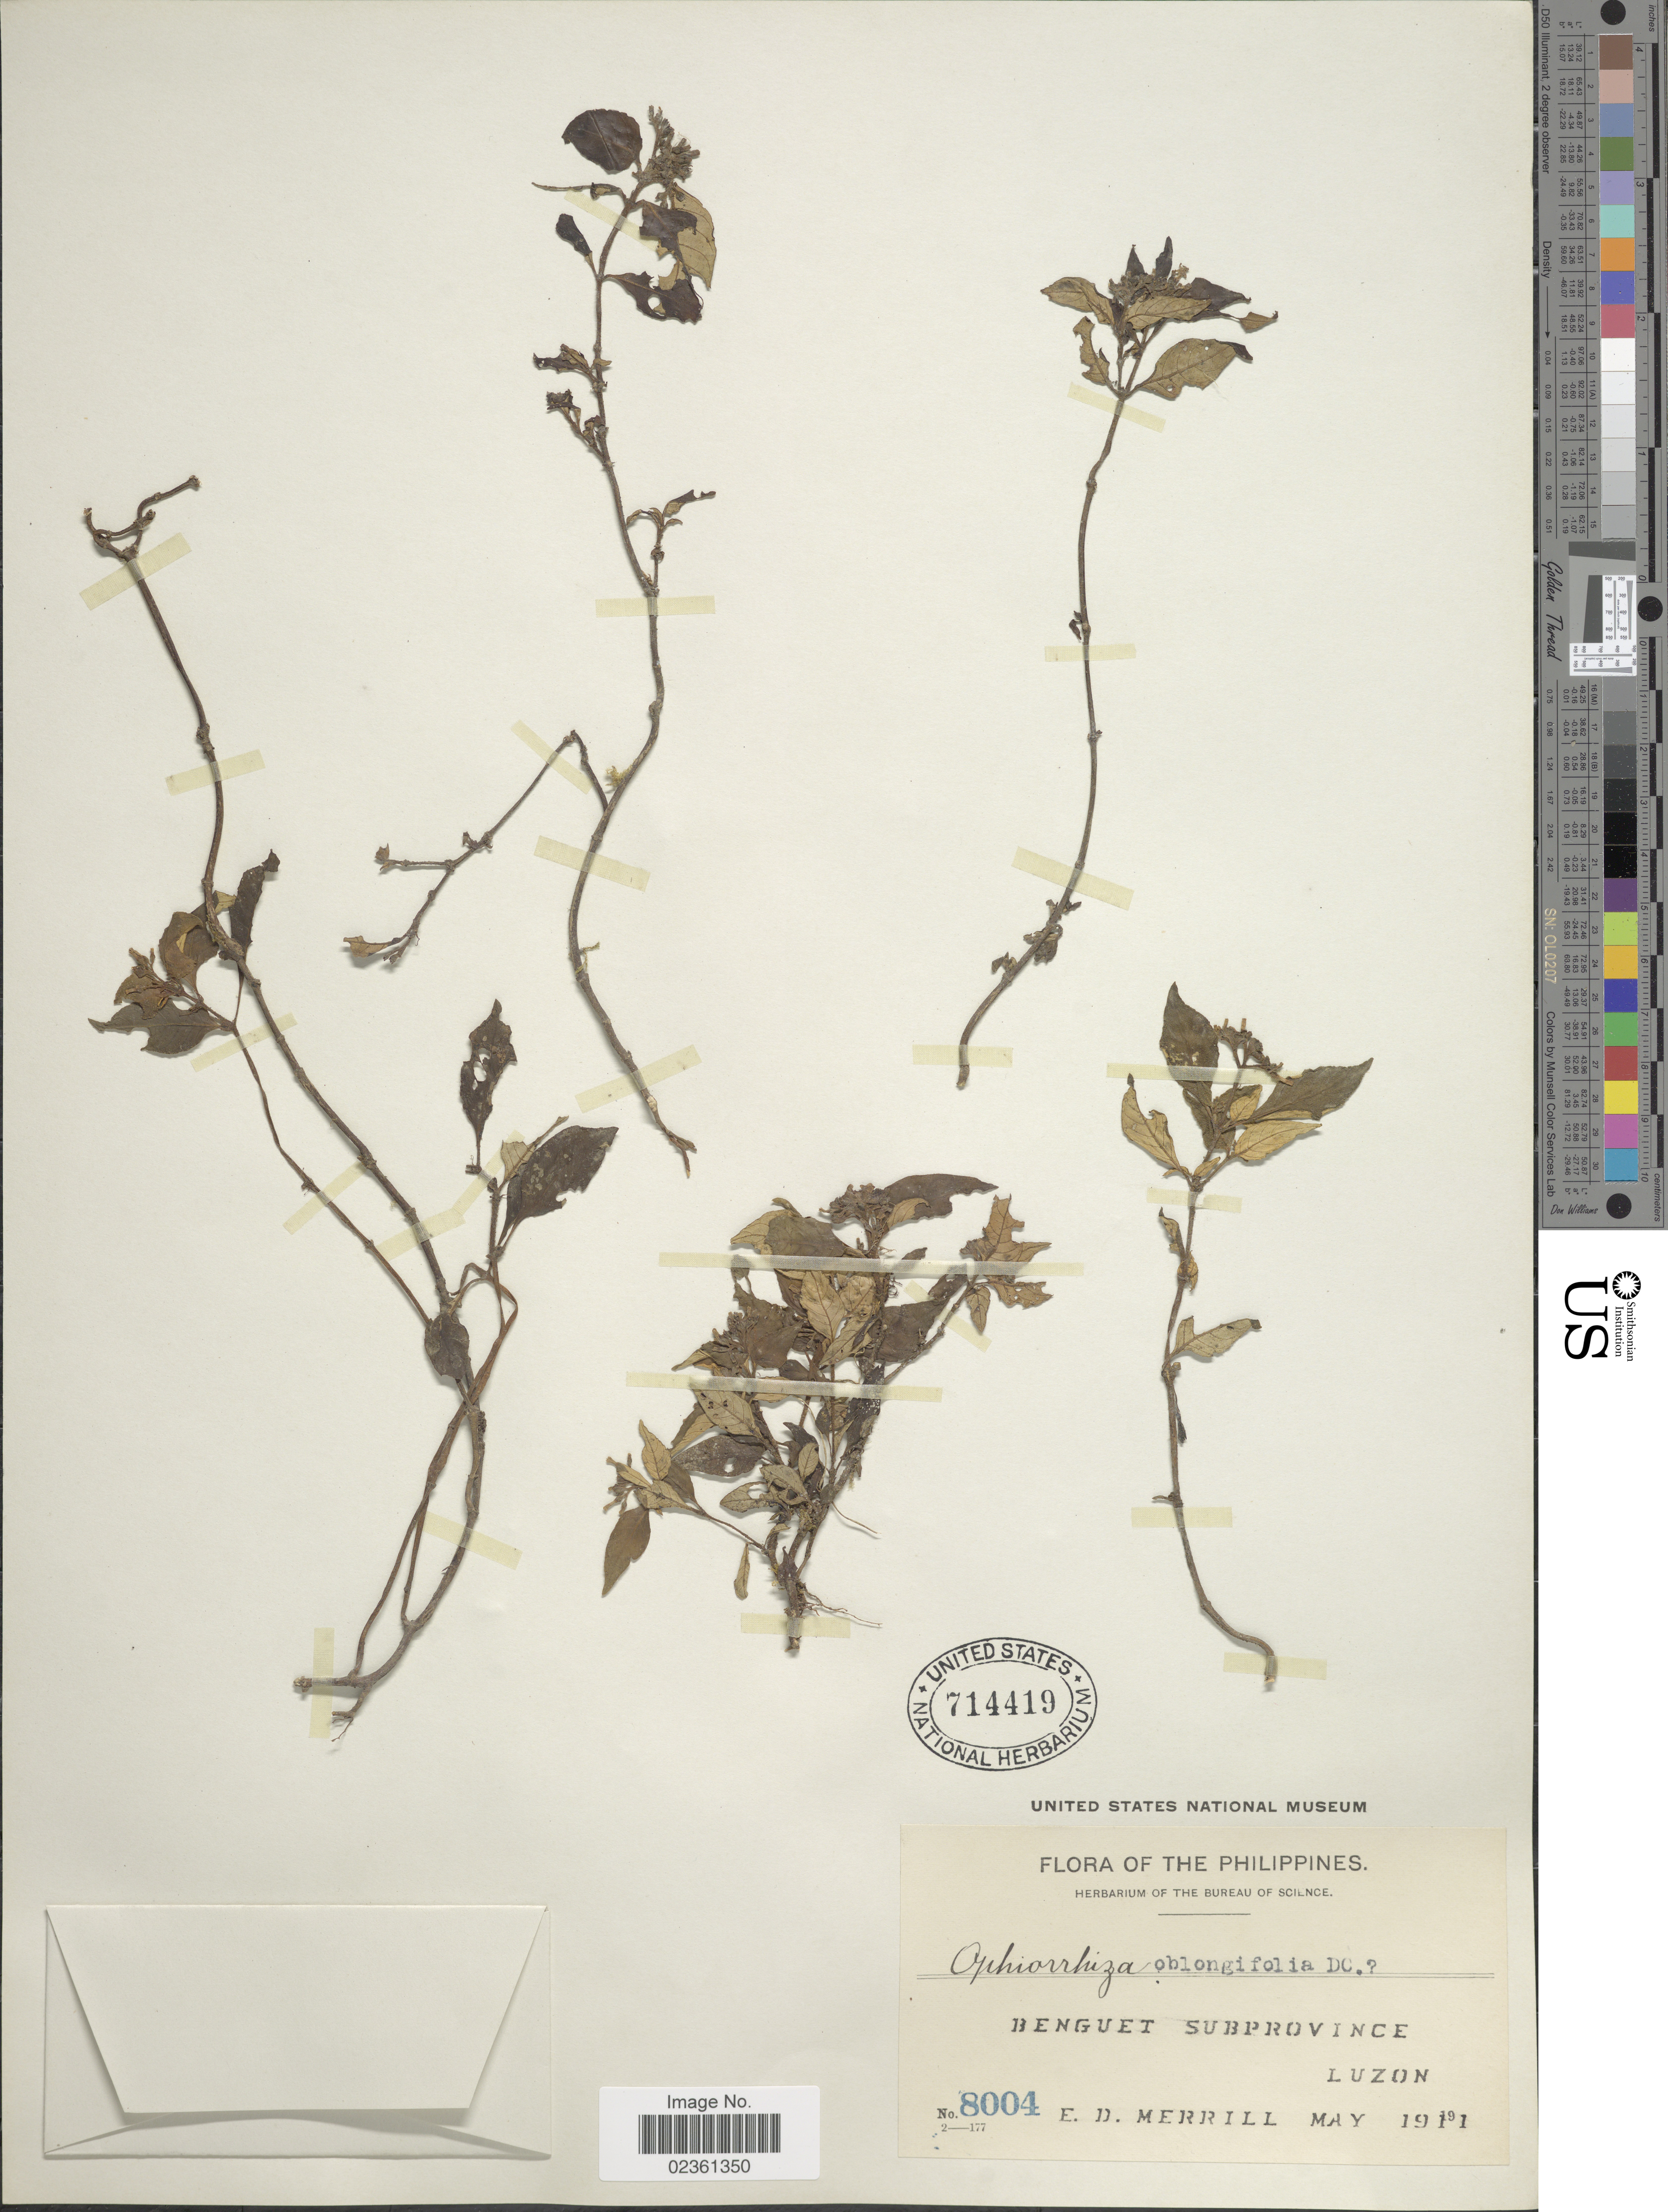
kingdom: Plantae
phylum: Tracheophyta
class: Magnoliopsida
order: Gentianales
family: Rubiaceae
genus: Ophiorrhiza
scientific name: Ophiorrhiza oblongifolia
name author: DC.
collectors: E. D. Merrill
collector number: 8004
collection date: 1911-05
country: Philippines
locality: Benguet Subprovince, Luzon.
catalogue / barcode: US 714419